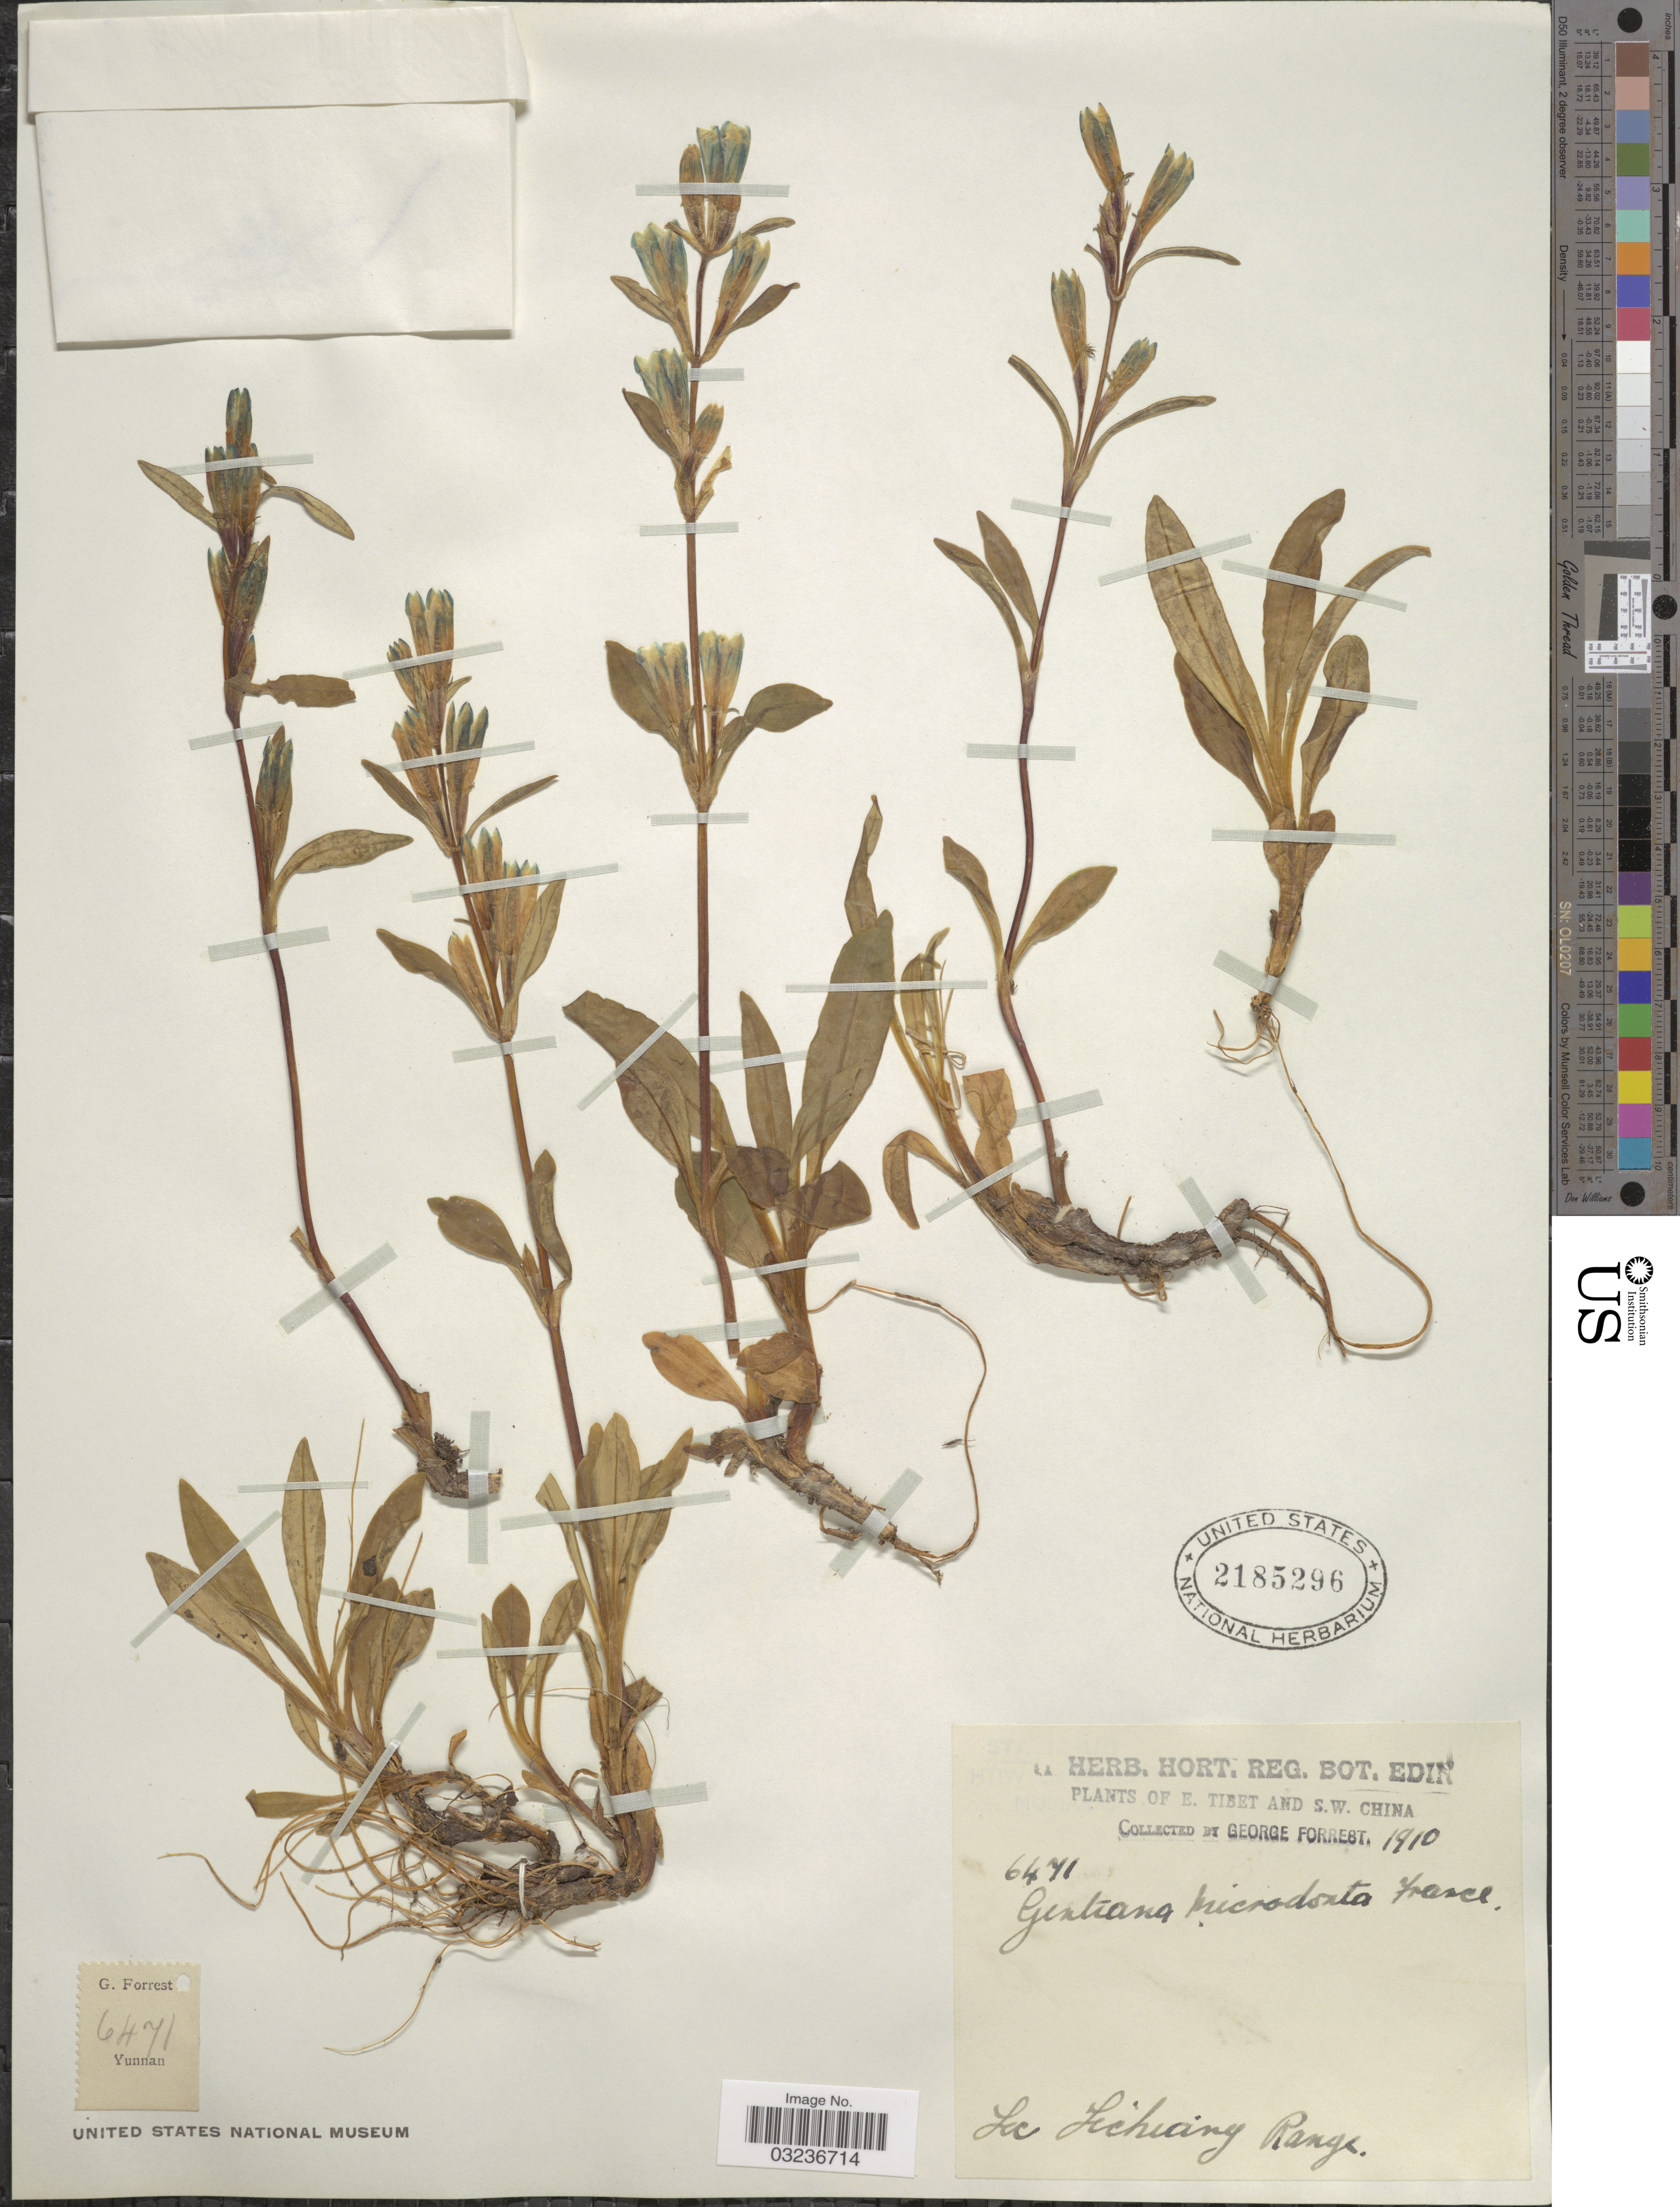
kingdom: Plantae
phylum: Tracheophyta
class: Magnoliopsida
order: Gentianales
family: Gentianaceae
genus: Gentiana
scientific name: Gentiana microdonta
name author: Franch. ex Hemsl.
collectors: G. Forrest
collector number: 6471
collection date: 1910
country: China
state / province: Xizang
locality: E. Tibet and S.W. China, Lichiang Range.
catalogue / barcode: US 2185296